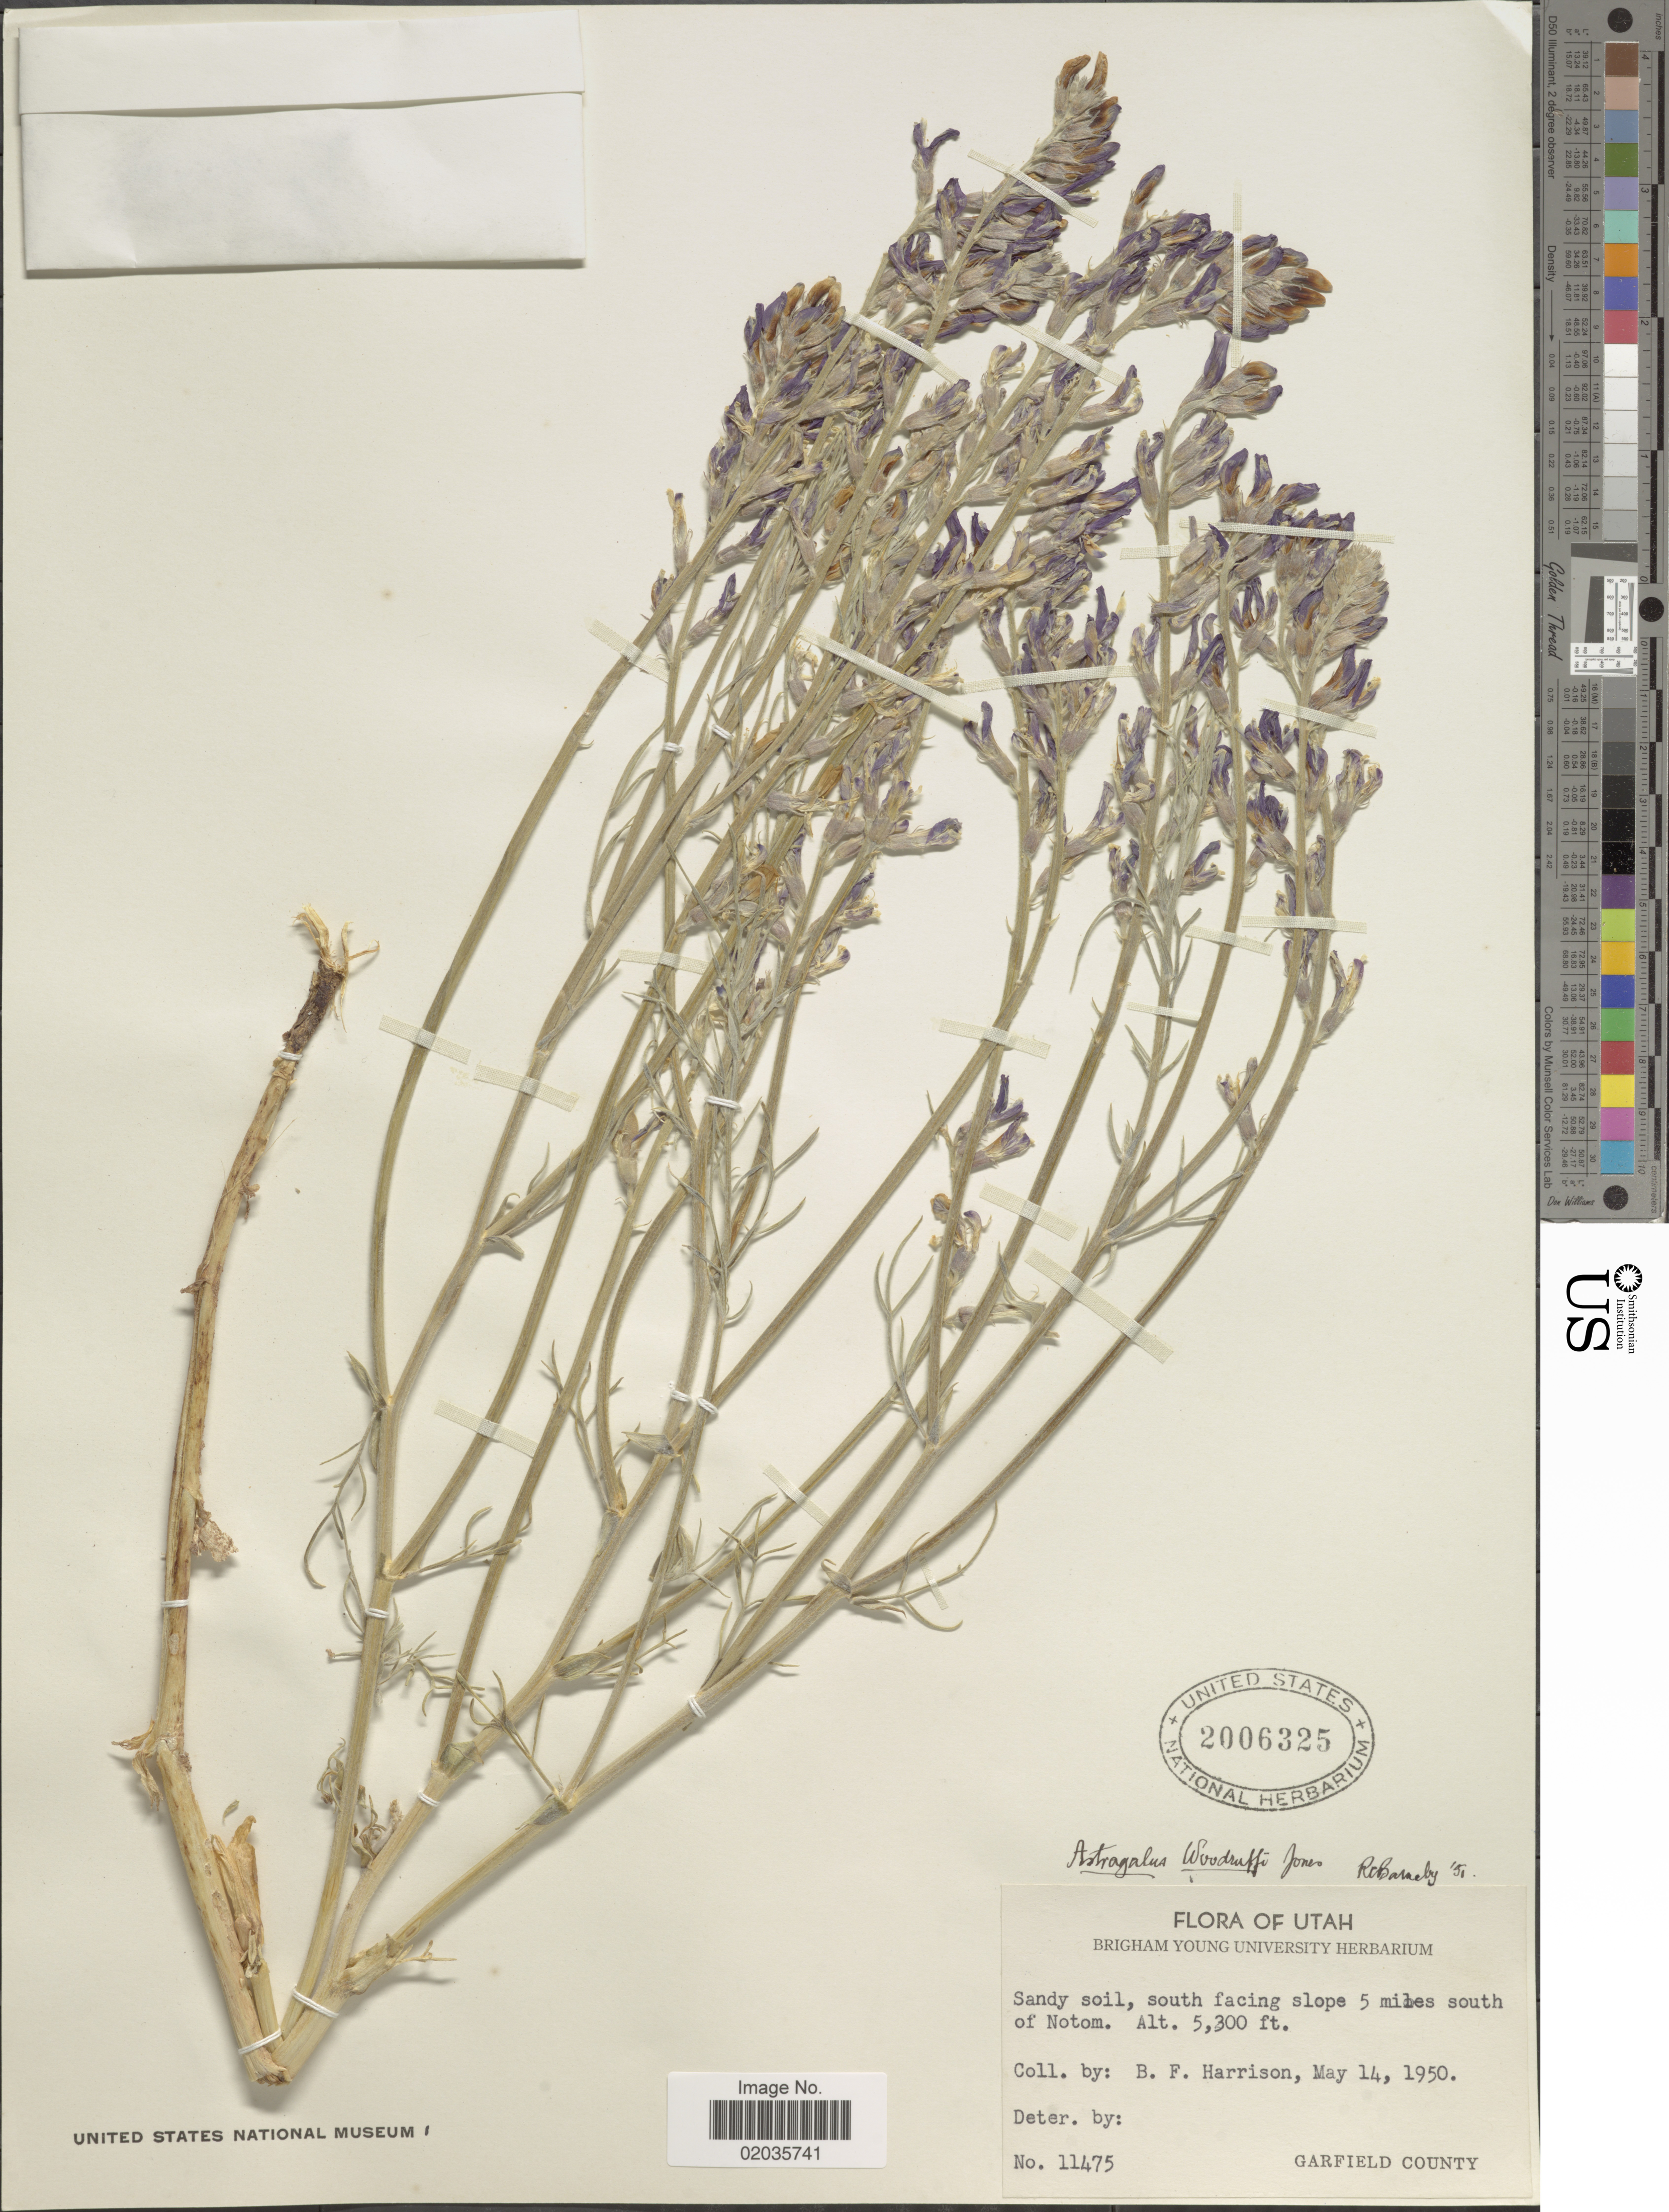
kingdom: Plantae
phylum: Tracheophyta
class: Magnoliopsida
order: Fabales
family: Fabaceae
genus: Astragalus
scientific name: Astragalus woodruffii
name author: M.E. Jones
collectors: B. F. Harrison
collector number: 11475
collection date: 1950-05-14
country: United States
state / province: Utah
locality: Sandy soil, south facing slope 5 miles south of Notom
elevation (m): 1615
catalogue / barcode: US 2006325